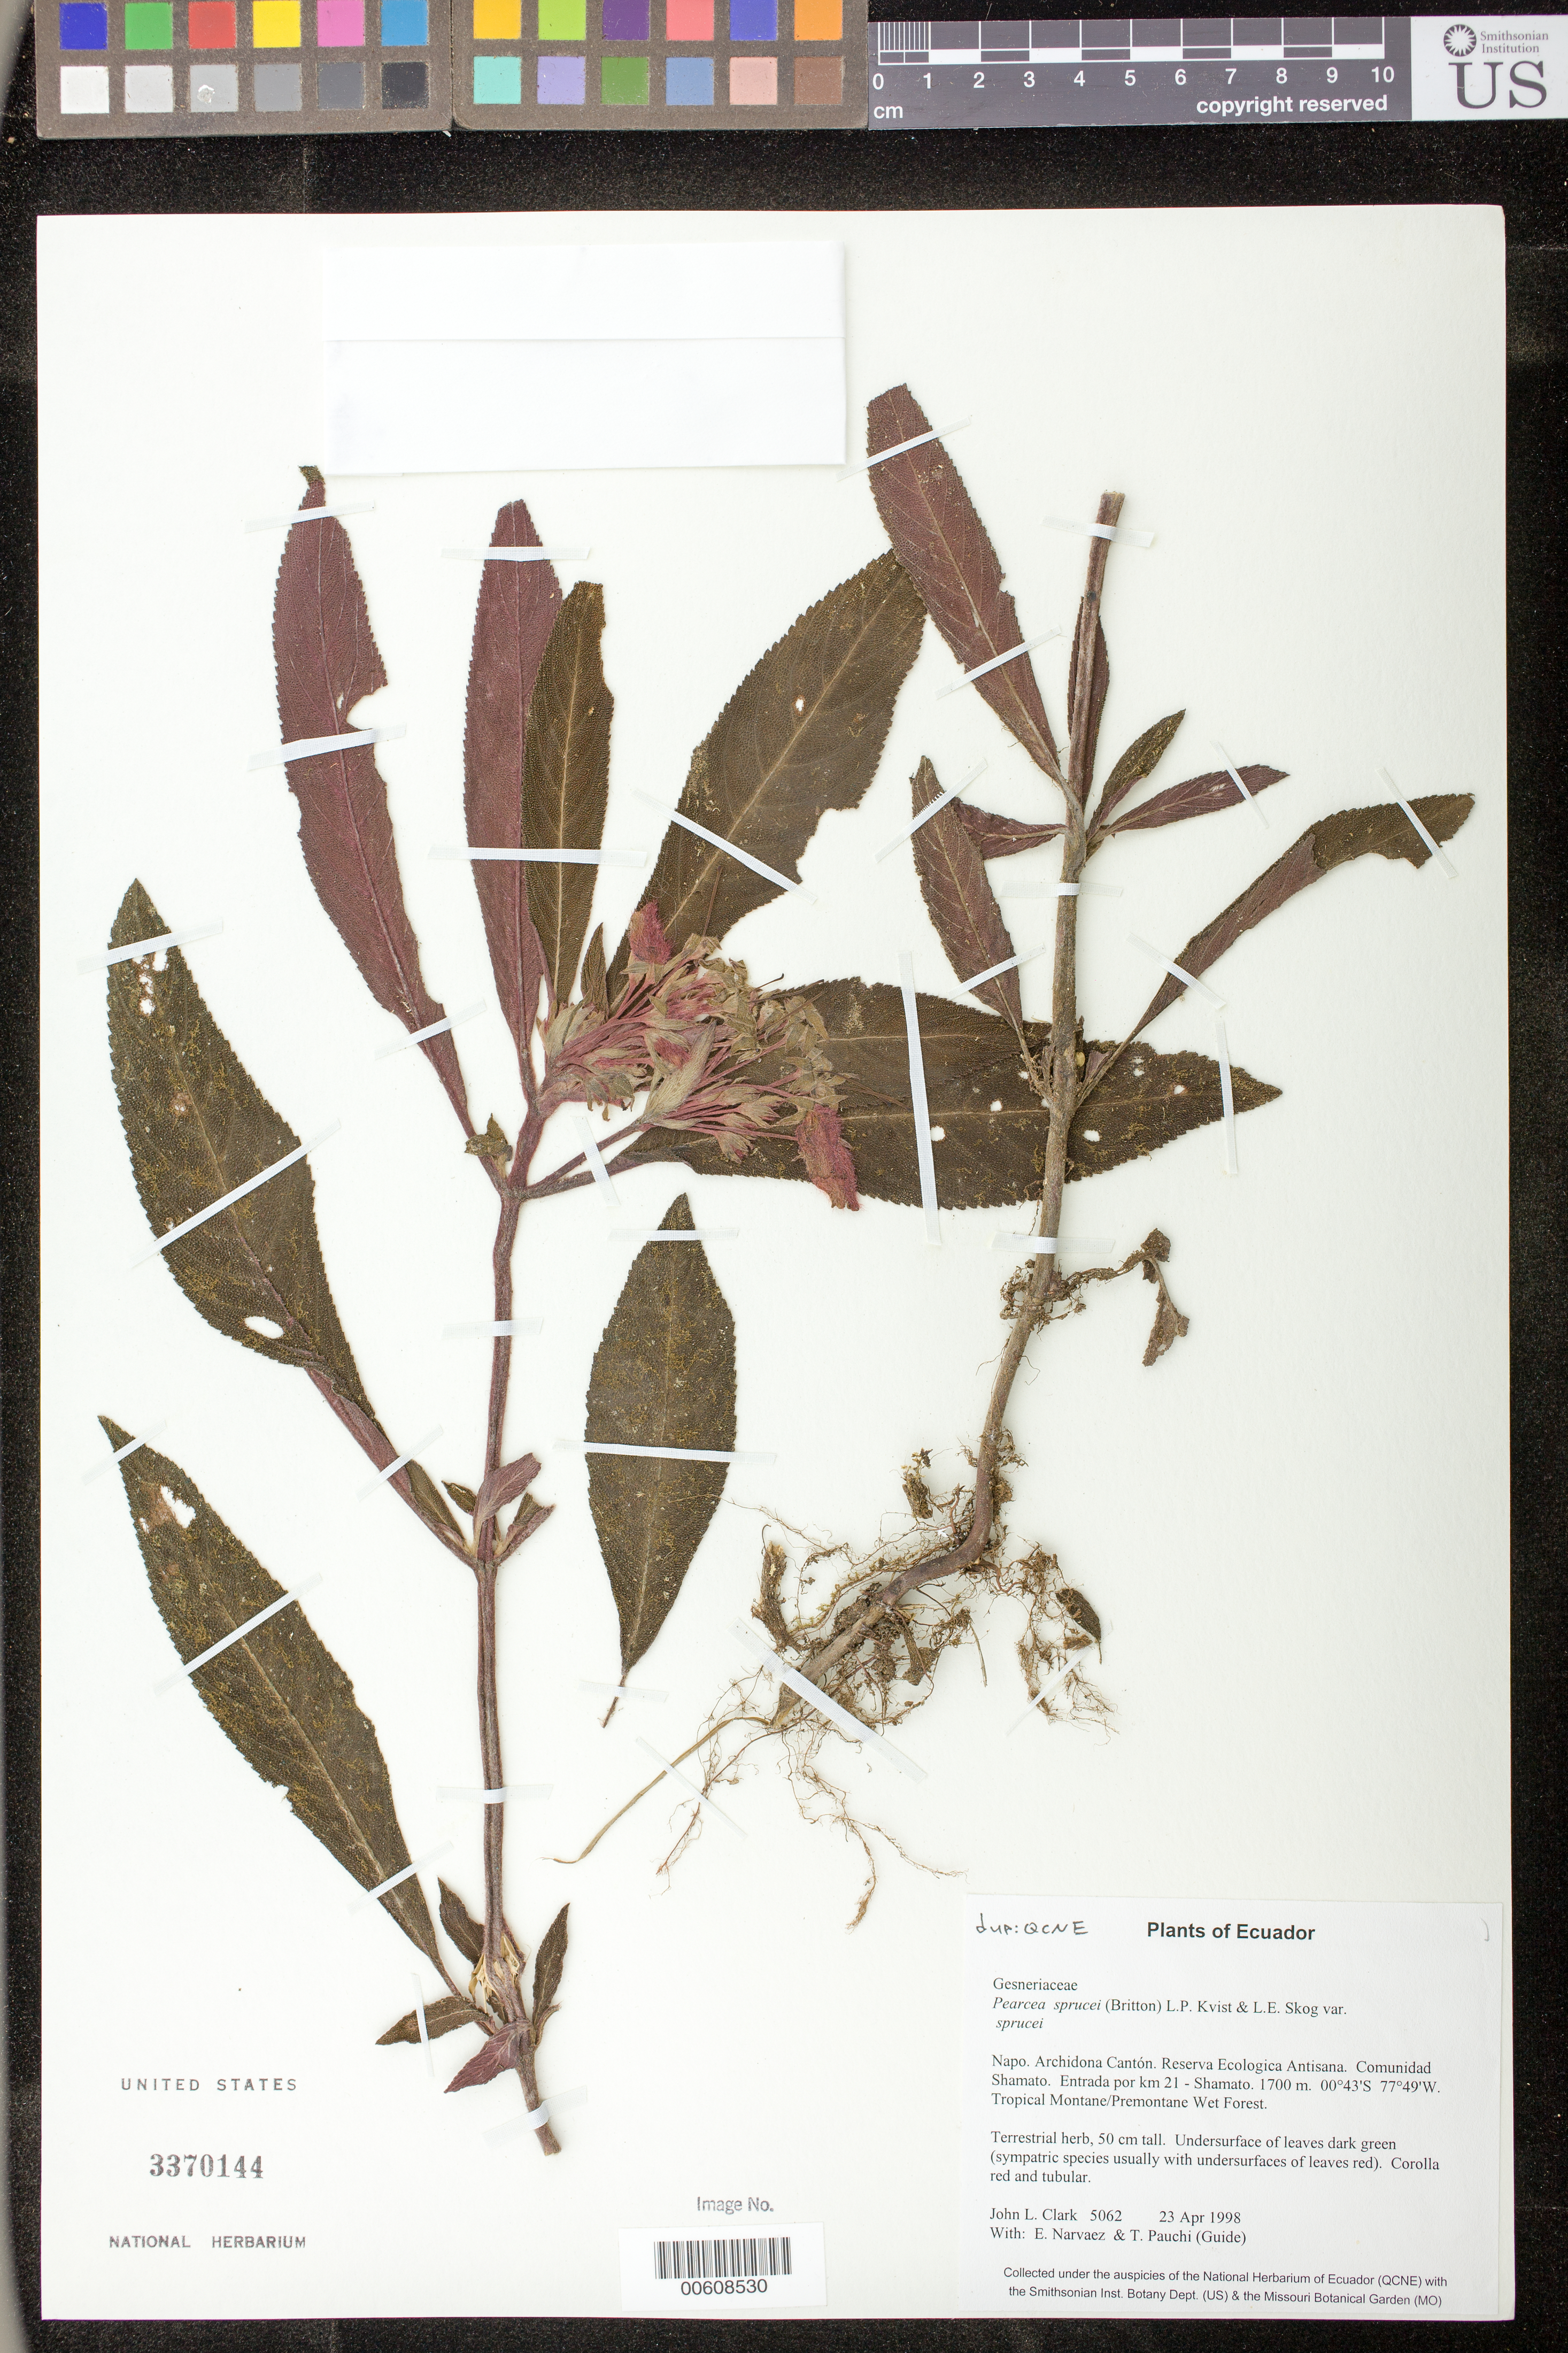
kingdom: Plantae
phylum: Tracheophyta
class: Magnoliopsida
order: Lamiales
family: Gesneriaceae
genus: Pearcea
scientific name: Pearcea sprucei var. sprucei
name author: (Britton ex Rusby) L.P. Kvist & L.E. Skog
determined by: Skog, Laurence E.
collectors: J. L. Clark, E. Narváez & T. Pauchi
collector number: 5062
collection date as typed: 23 Apr 1998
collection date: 1998-04-23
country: Ecuador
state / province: Napo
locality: Archidona Cantón. Reserva Ecologica Antisana. Comunidad Shamato. Entrada por km 21 - Shamato.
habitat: Tropical Montane/Premontane Wet Forest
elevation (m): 1700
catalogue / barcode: US 3370144